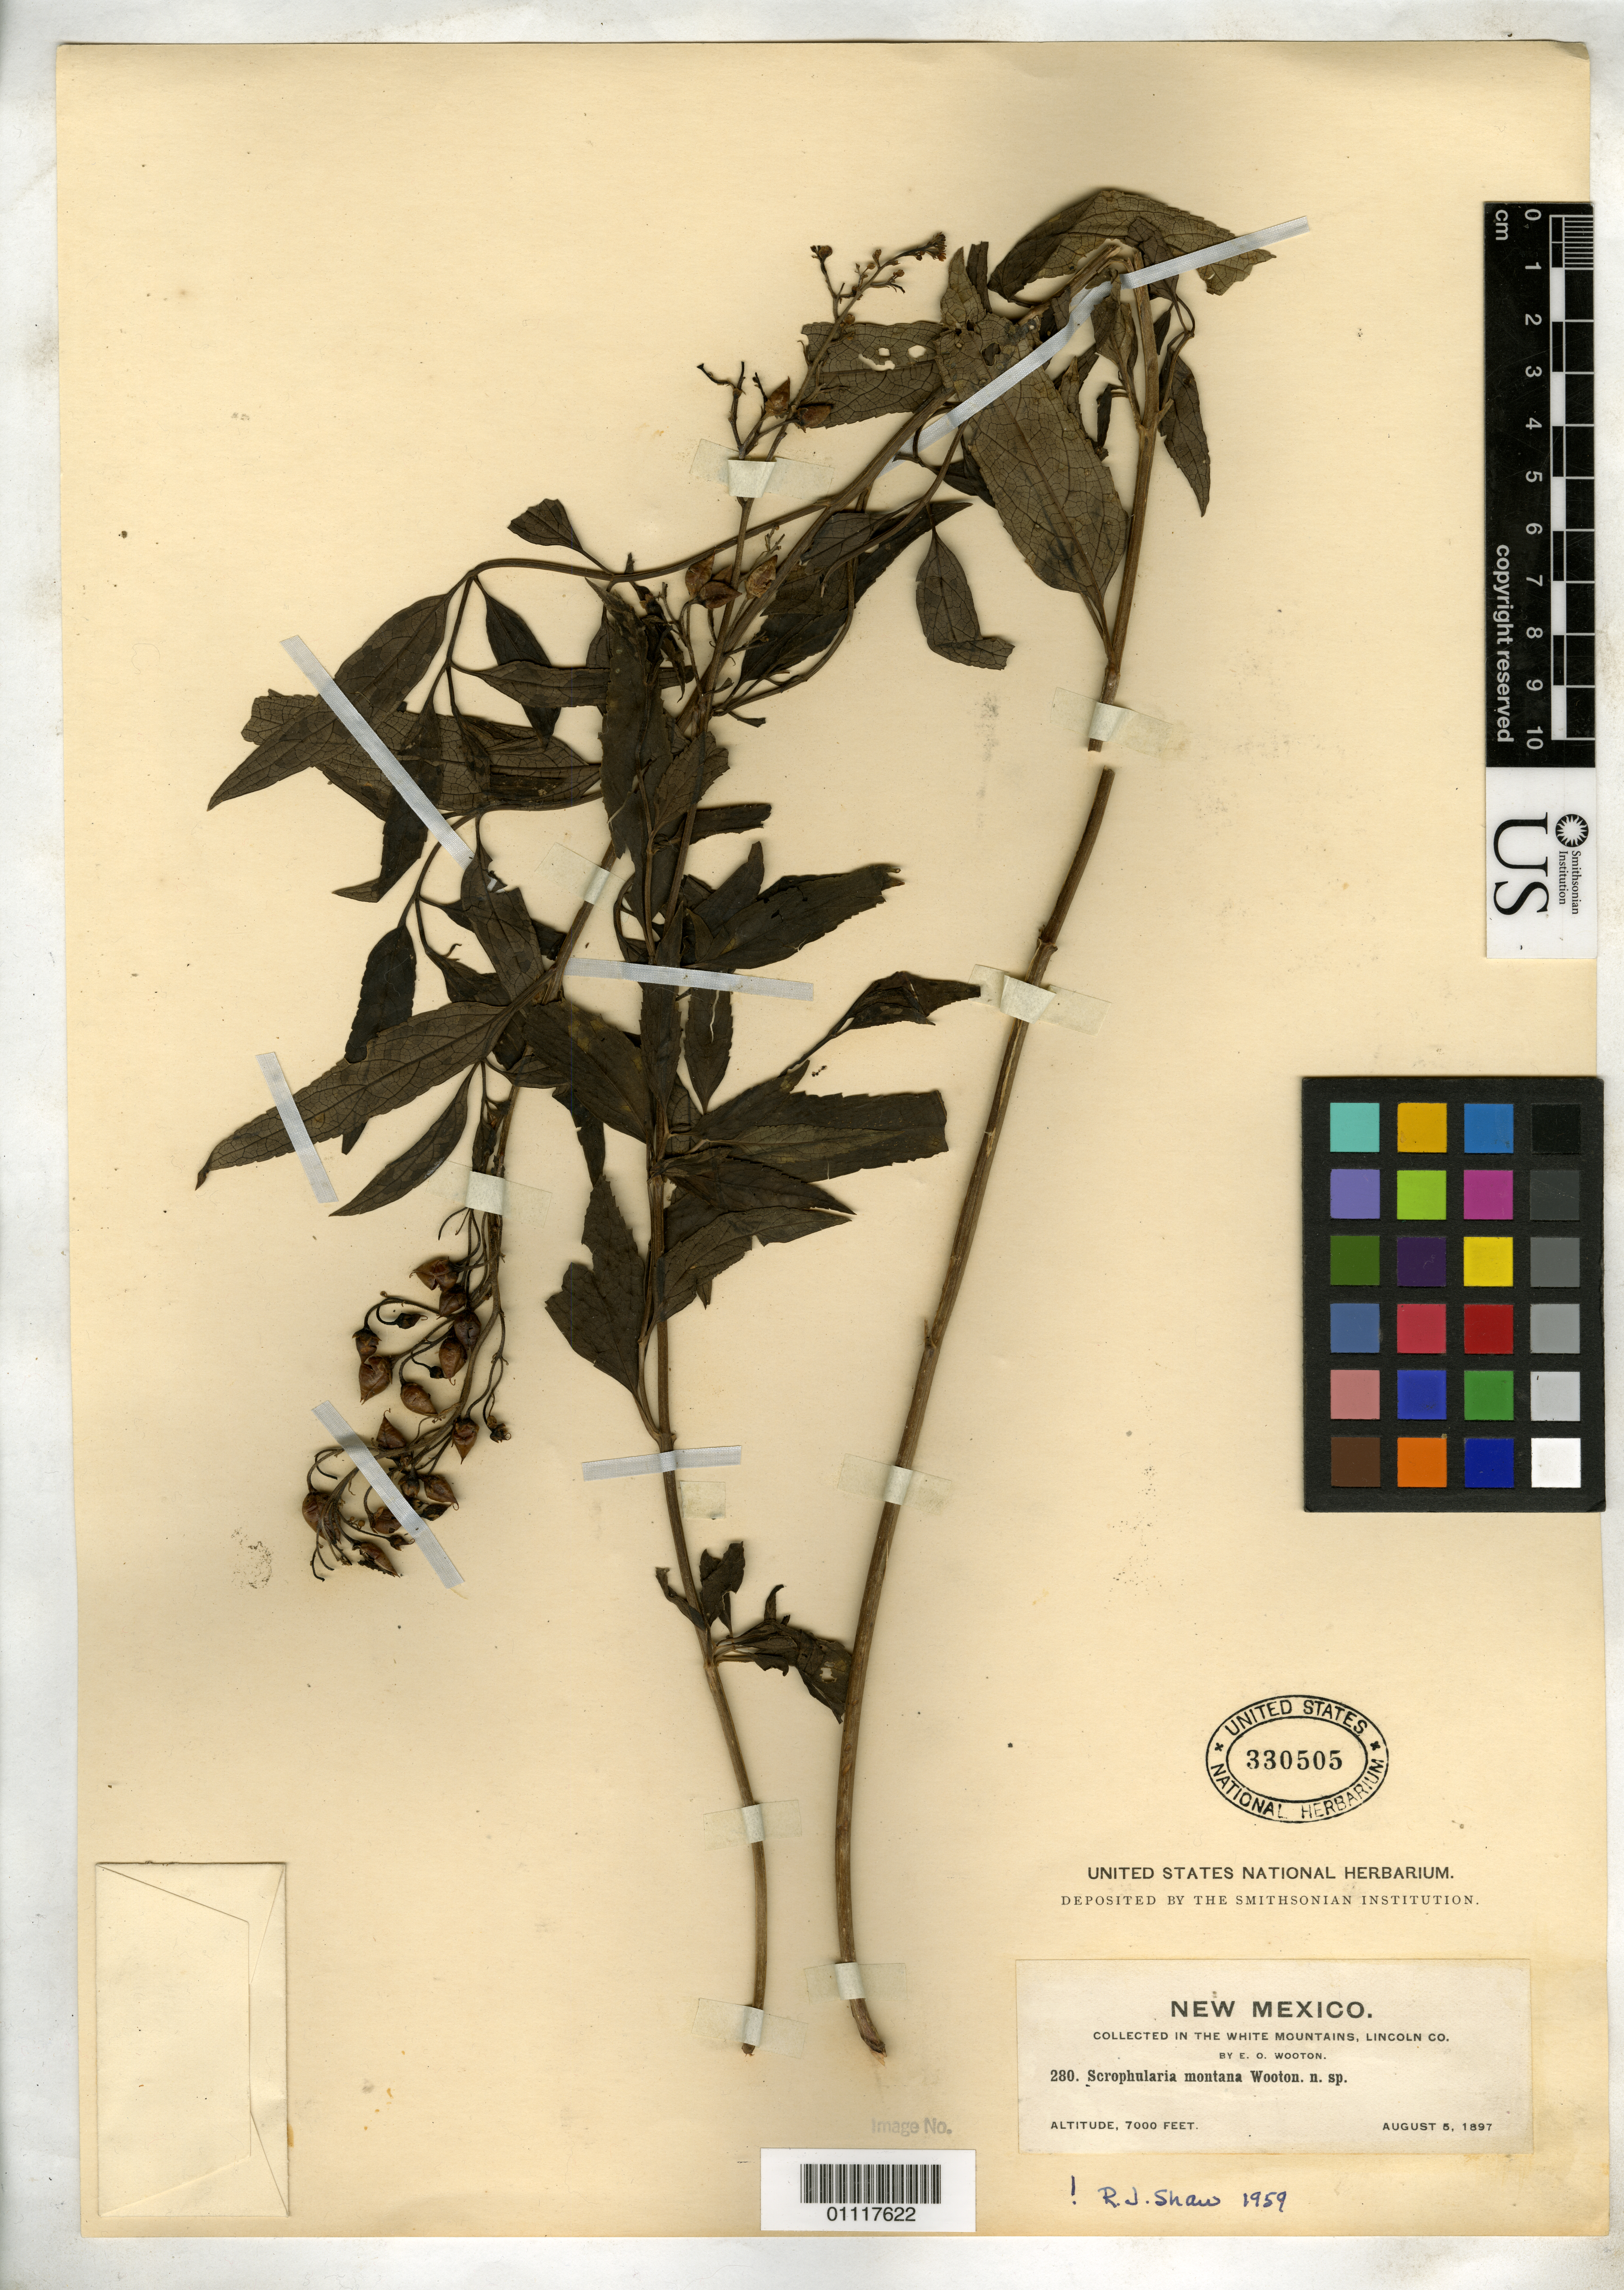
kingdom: Plantae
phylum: Tracheophyta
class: Magnoliopsida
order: Lamiales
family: Scrophulariaceae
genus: Scrophularia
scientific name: Scrophularia montana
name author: Wooton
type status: Isotype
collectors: E. O. Wooton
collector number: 280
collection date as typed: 05 Aug 1897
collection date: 1897-08-05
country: United States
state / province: New Mexico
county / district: Lincoln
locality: White Mountains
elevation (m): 2134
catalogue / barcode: US 330505